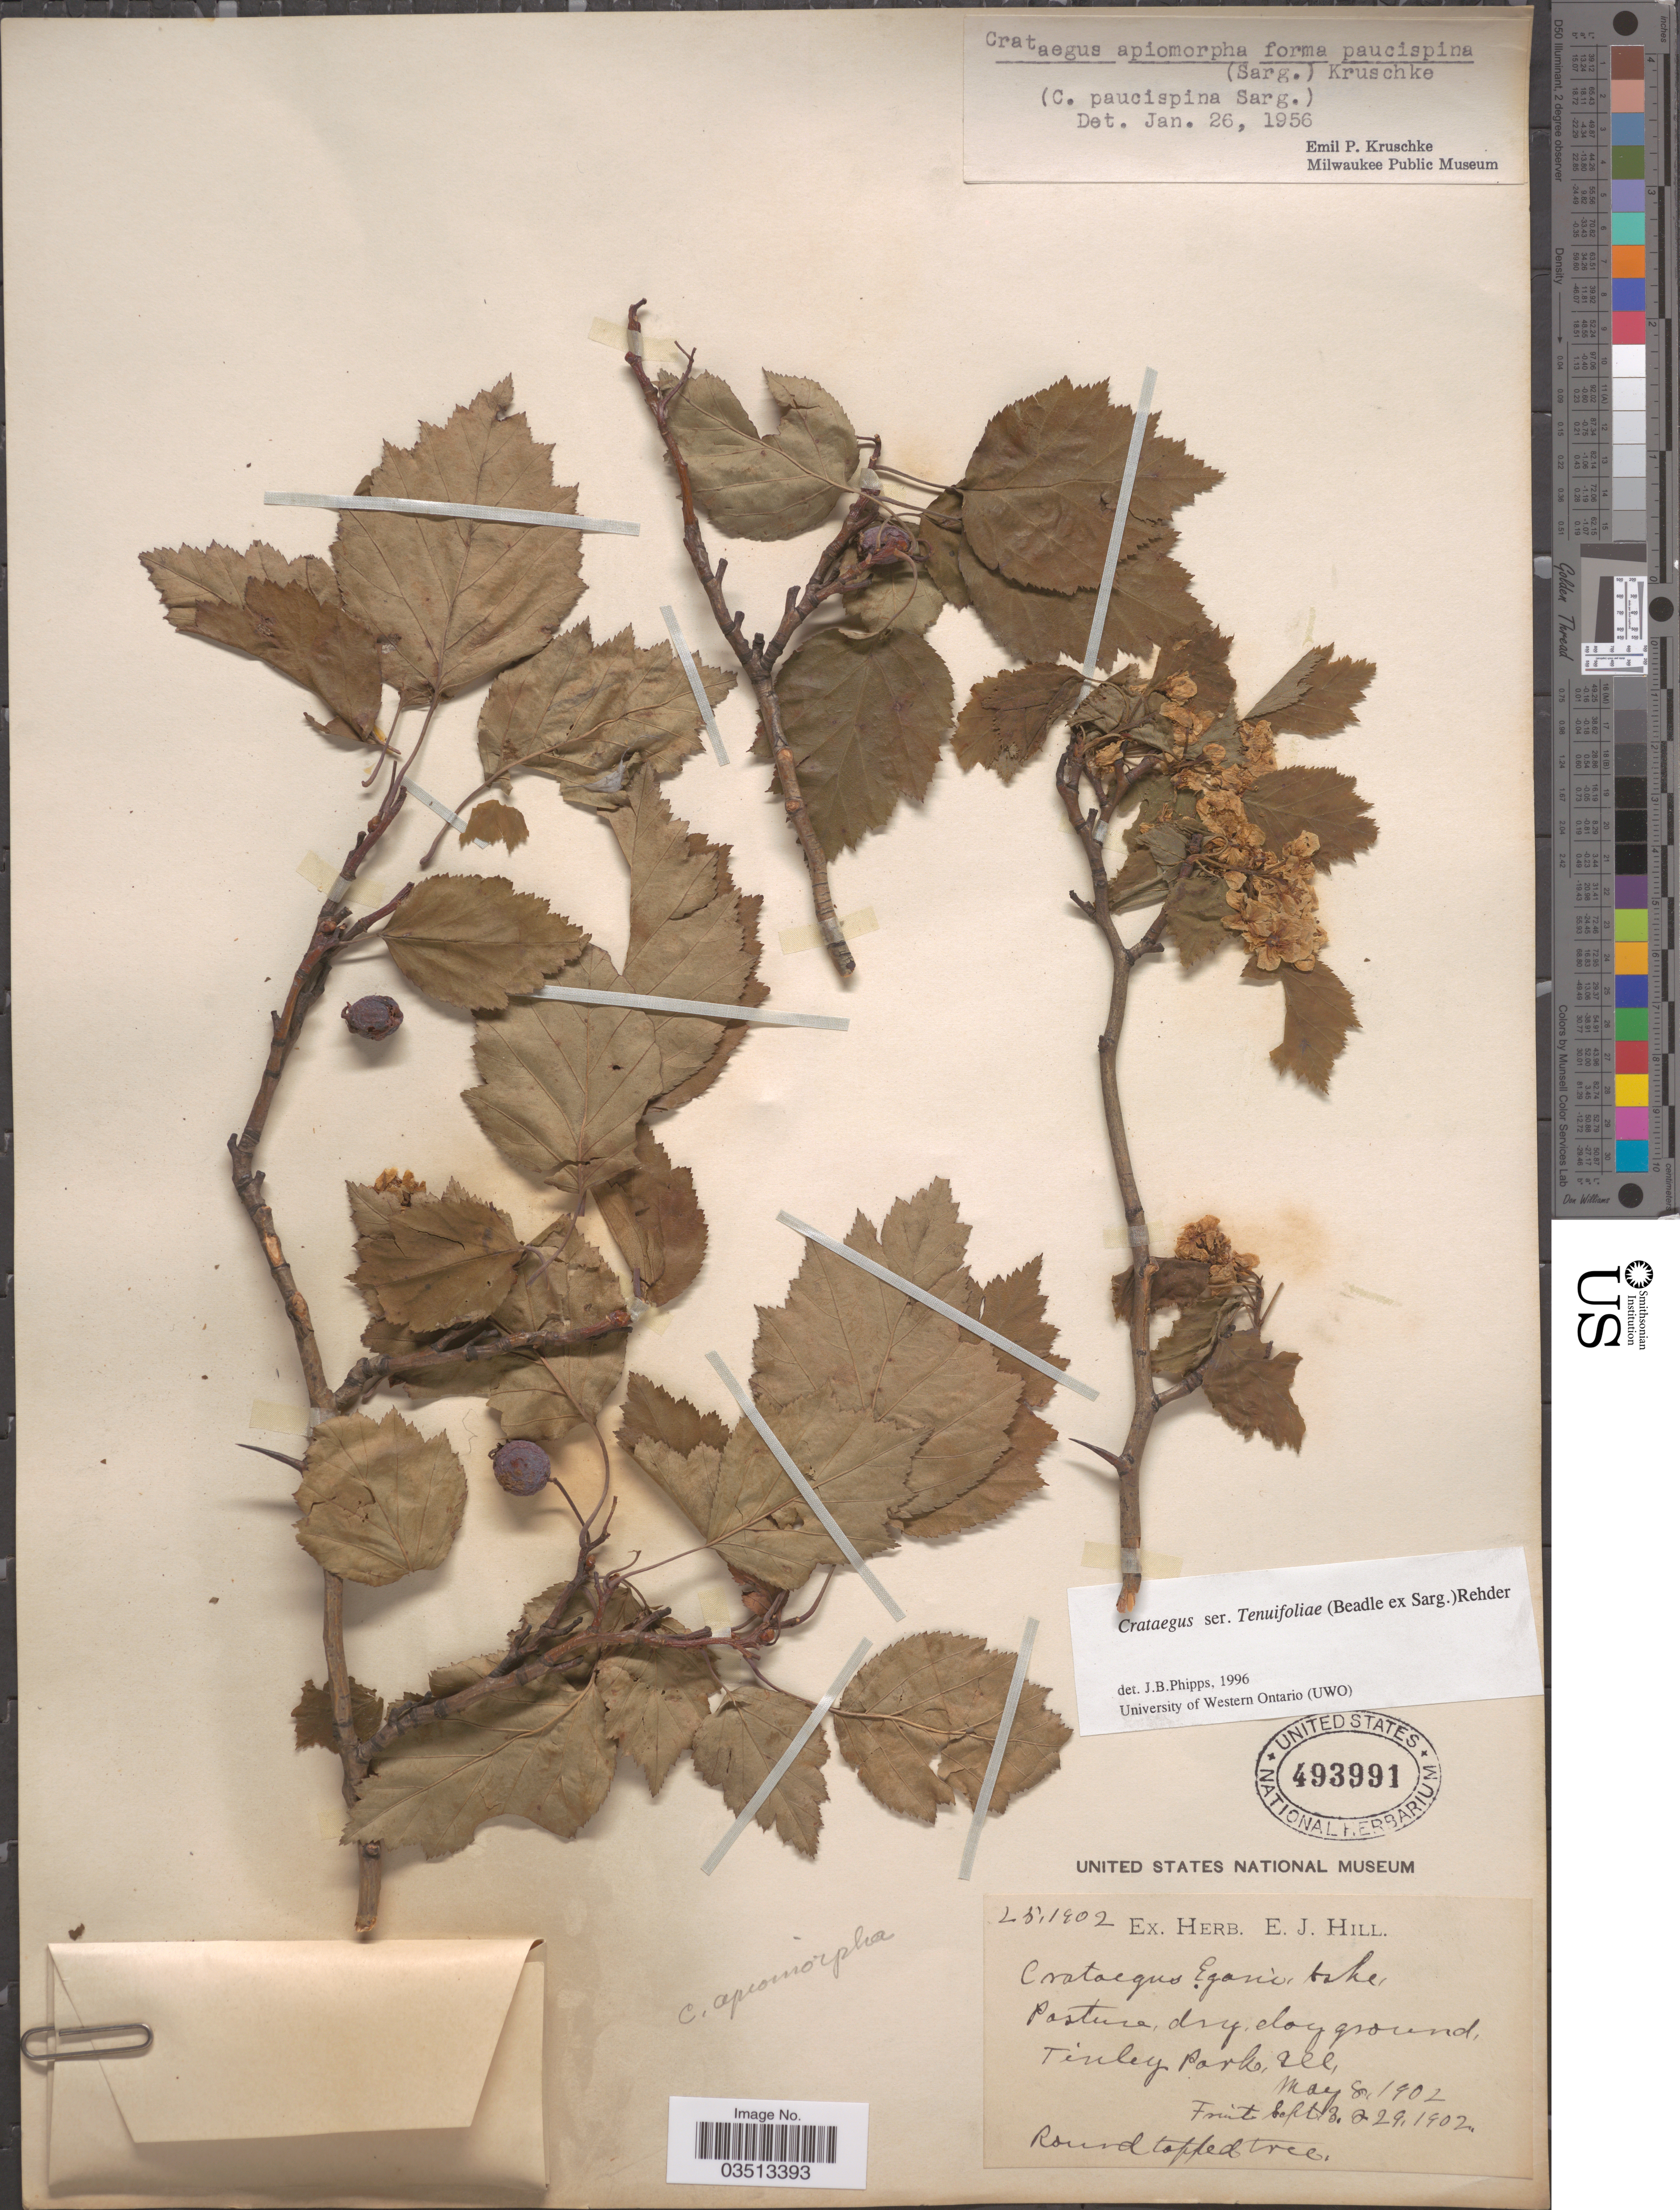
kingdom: Plantae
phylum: Tracheophyta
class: Magnoliopsida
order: Rosales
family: Rosaceae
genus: Crataegus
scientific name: Crataegus apiomorpha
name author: Sarg.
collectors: Ex herb. E. J. Hill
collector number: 251902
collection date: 1902-05-08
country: United States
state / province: Illinois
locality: Tinley Park.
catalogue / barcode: US 493991